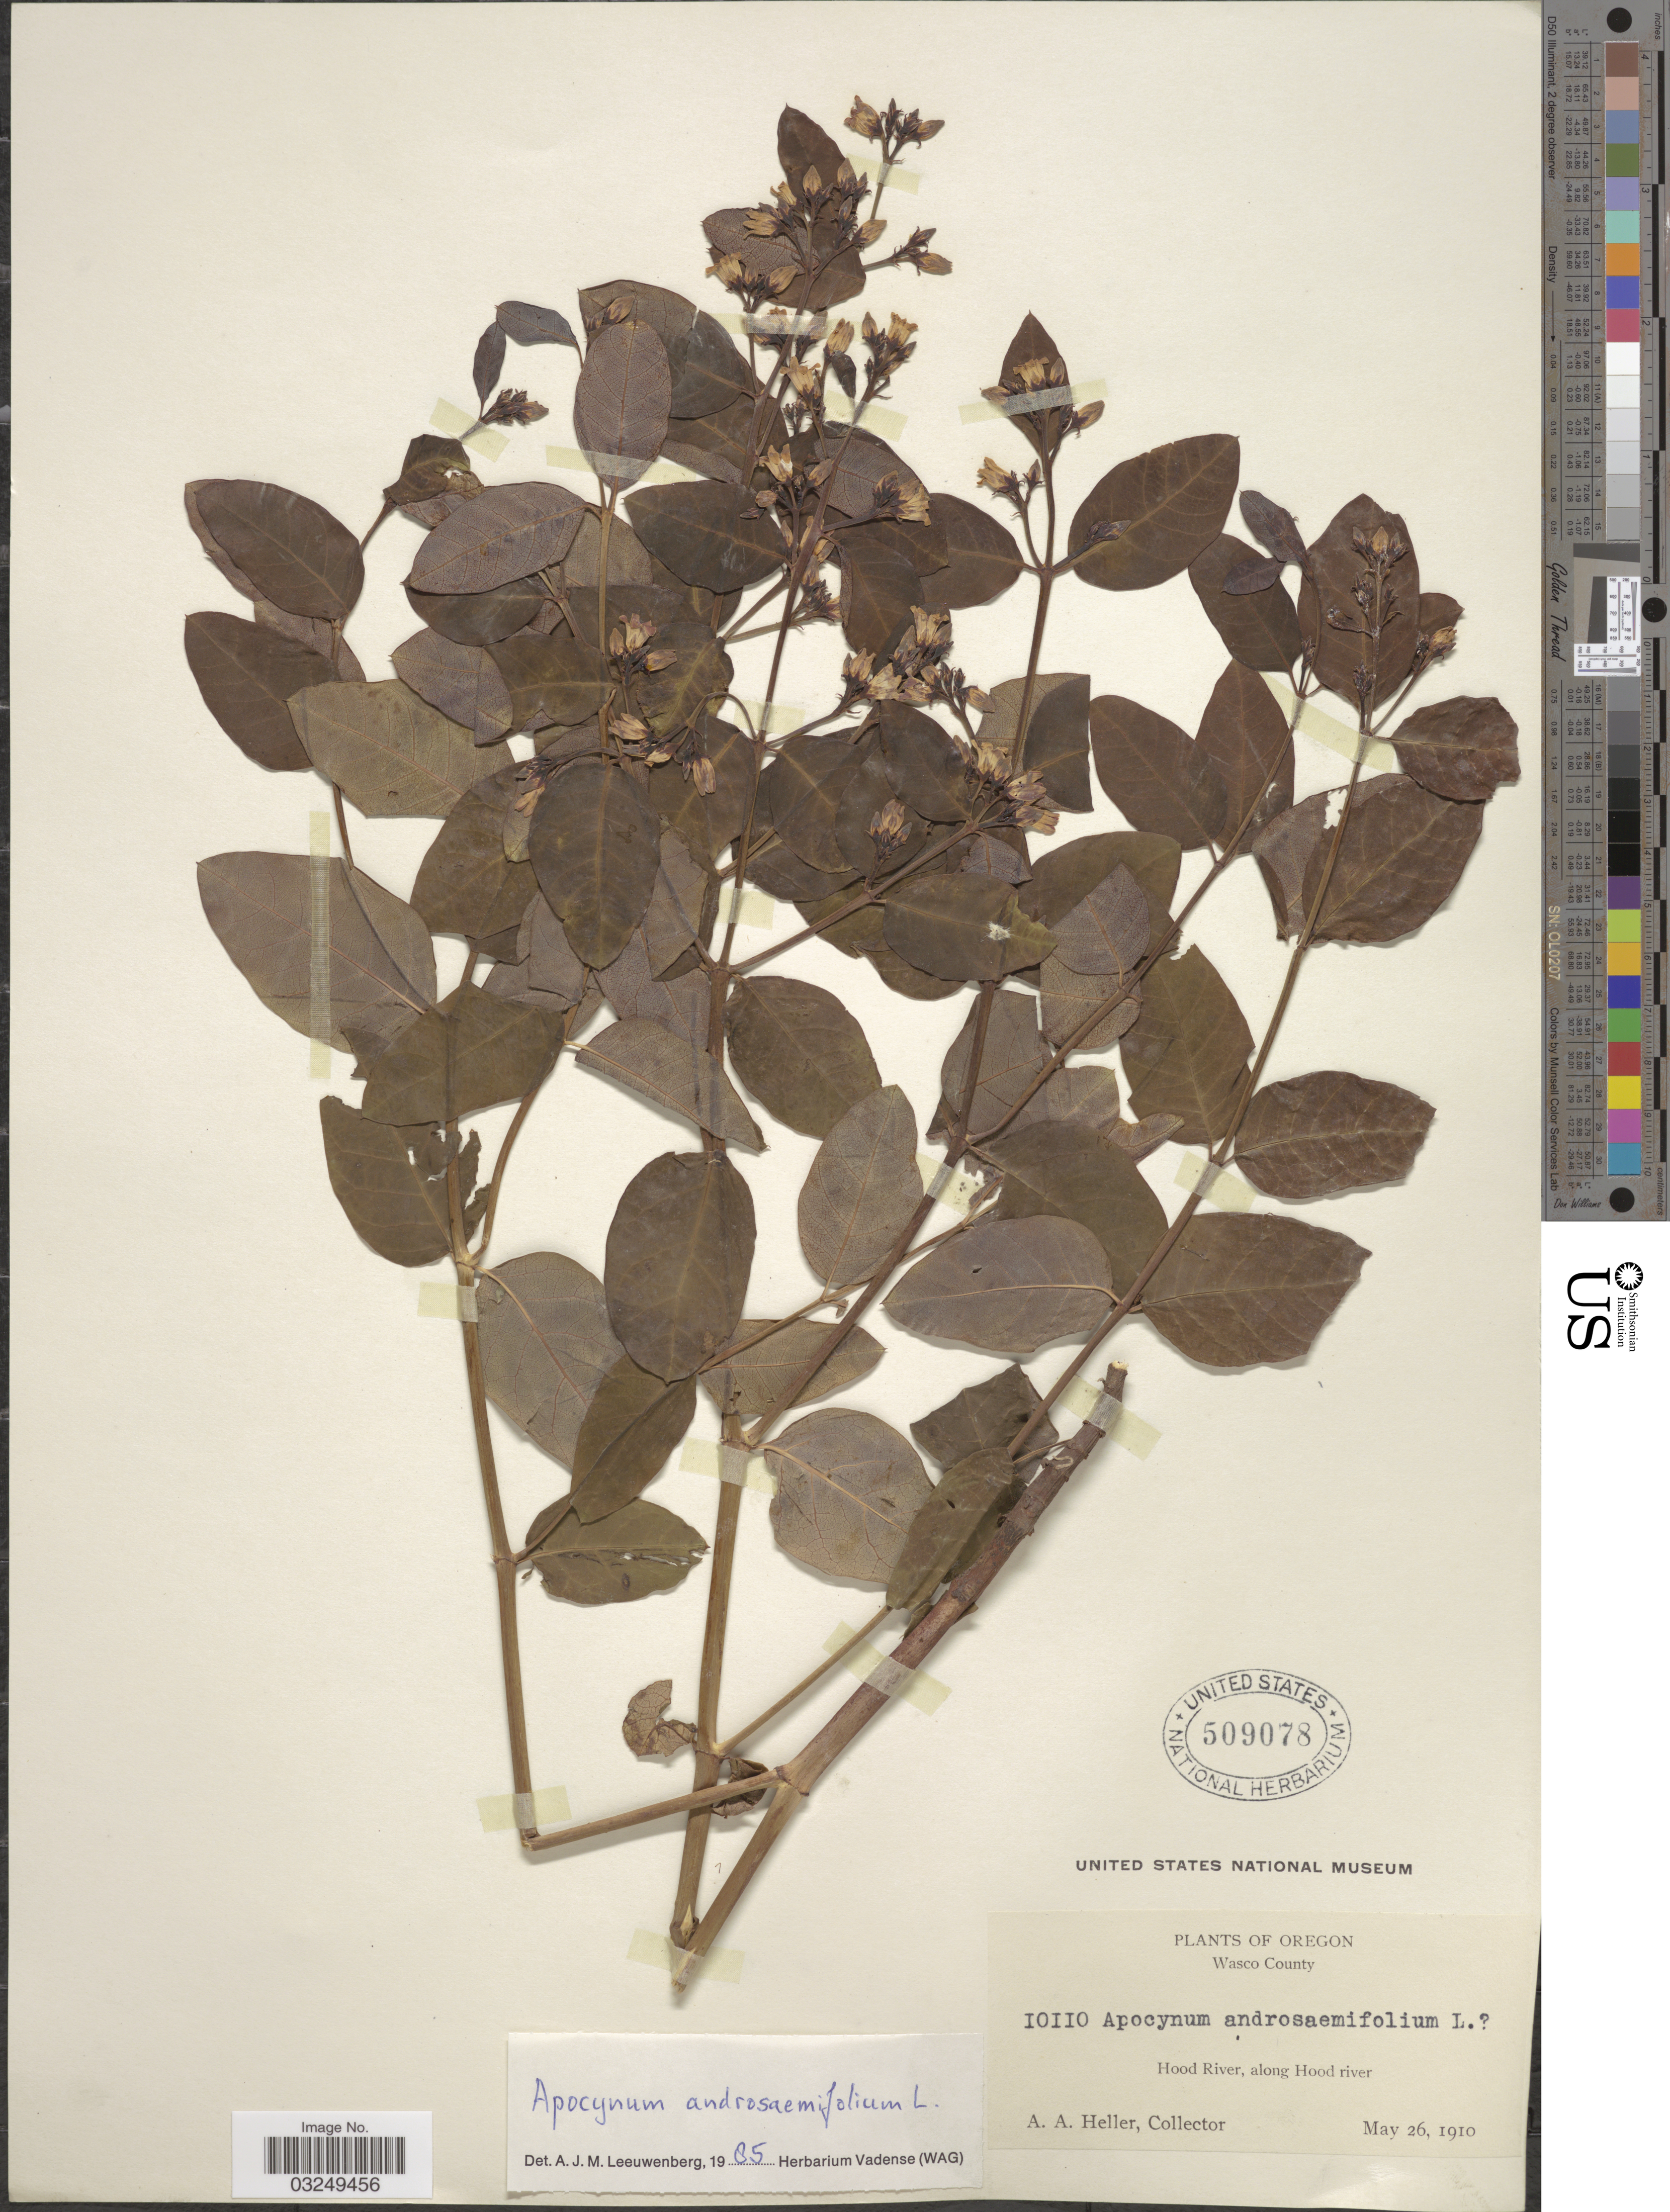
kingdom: Plantae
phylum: Tracheophyta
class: Magnoliopsida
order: Gentianales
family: Apocynaceae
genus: Apocynum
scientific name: Apocynum androsaemifolium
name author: L.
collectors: A. A. Heller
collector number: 10110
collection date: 1910-05-26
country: United States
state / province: Oregon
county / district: Wasco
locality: Wasco County. Hood River, along Hood river.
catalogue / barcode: US 509078